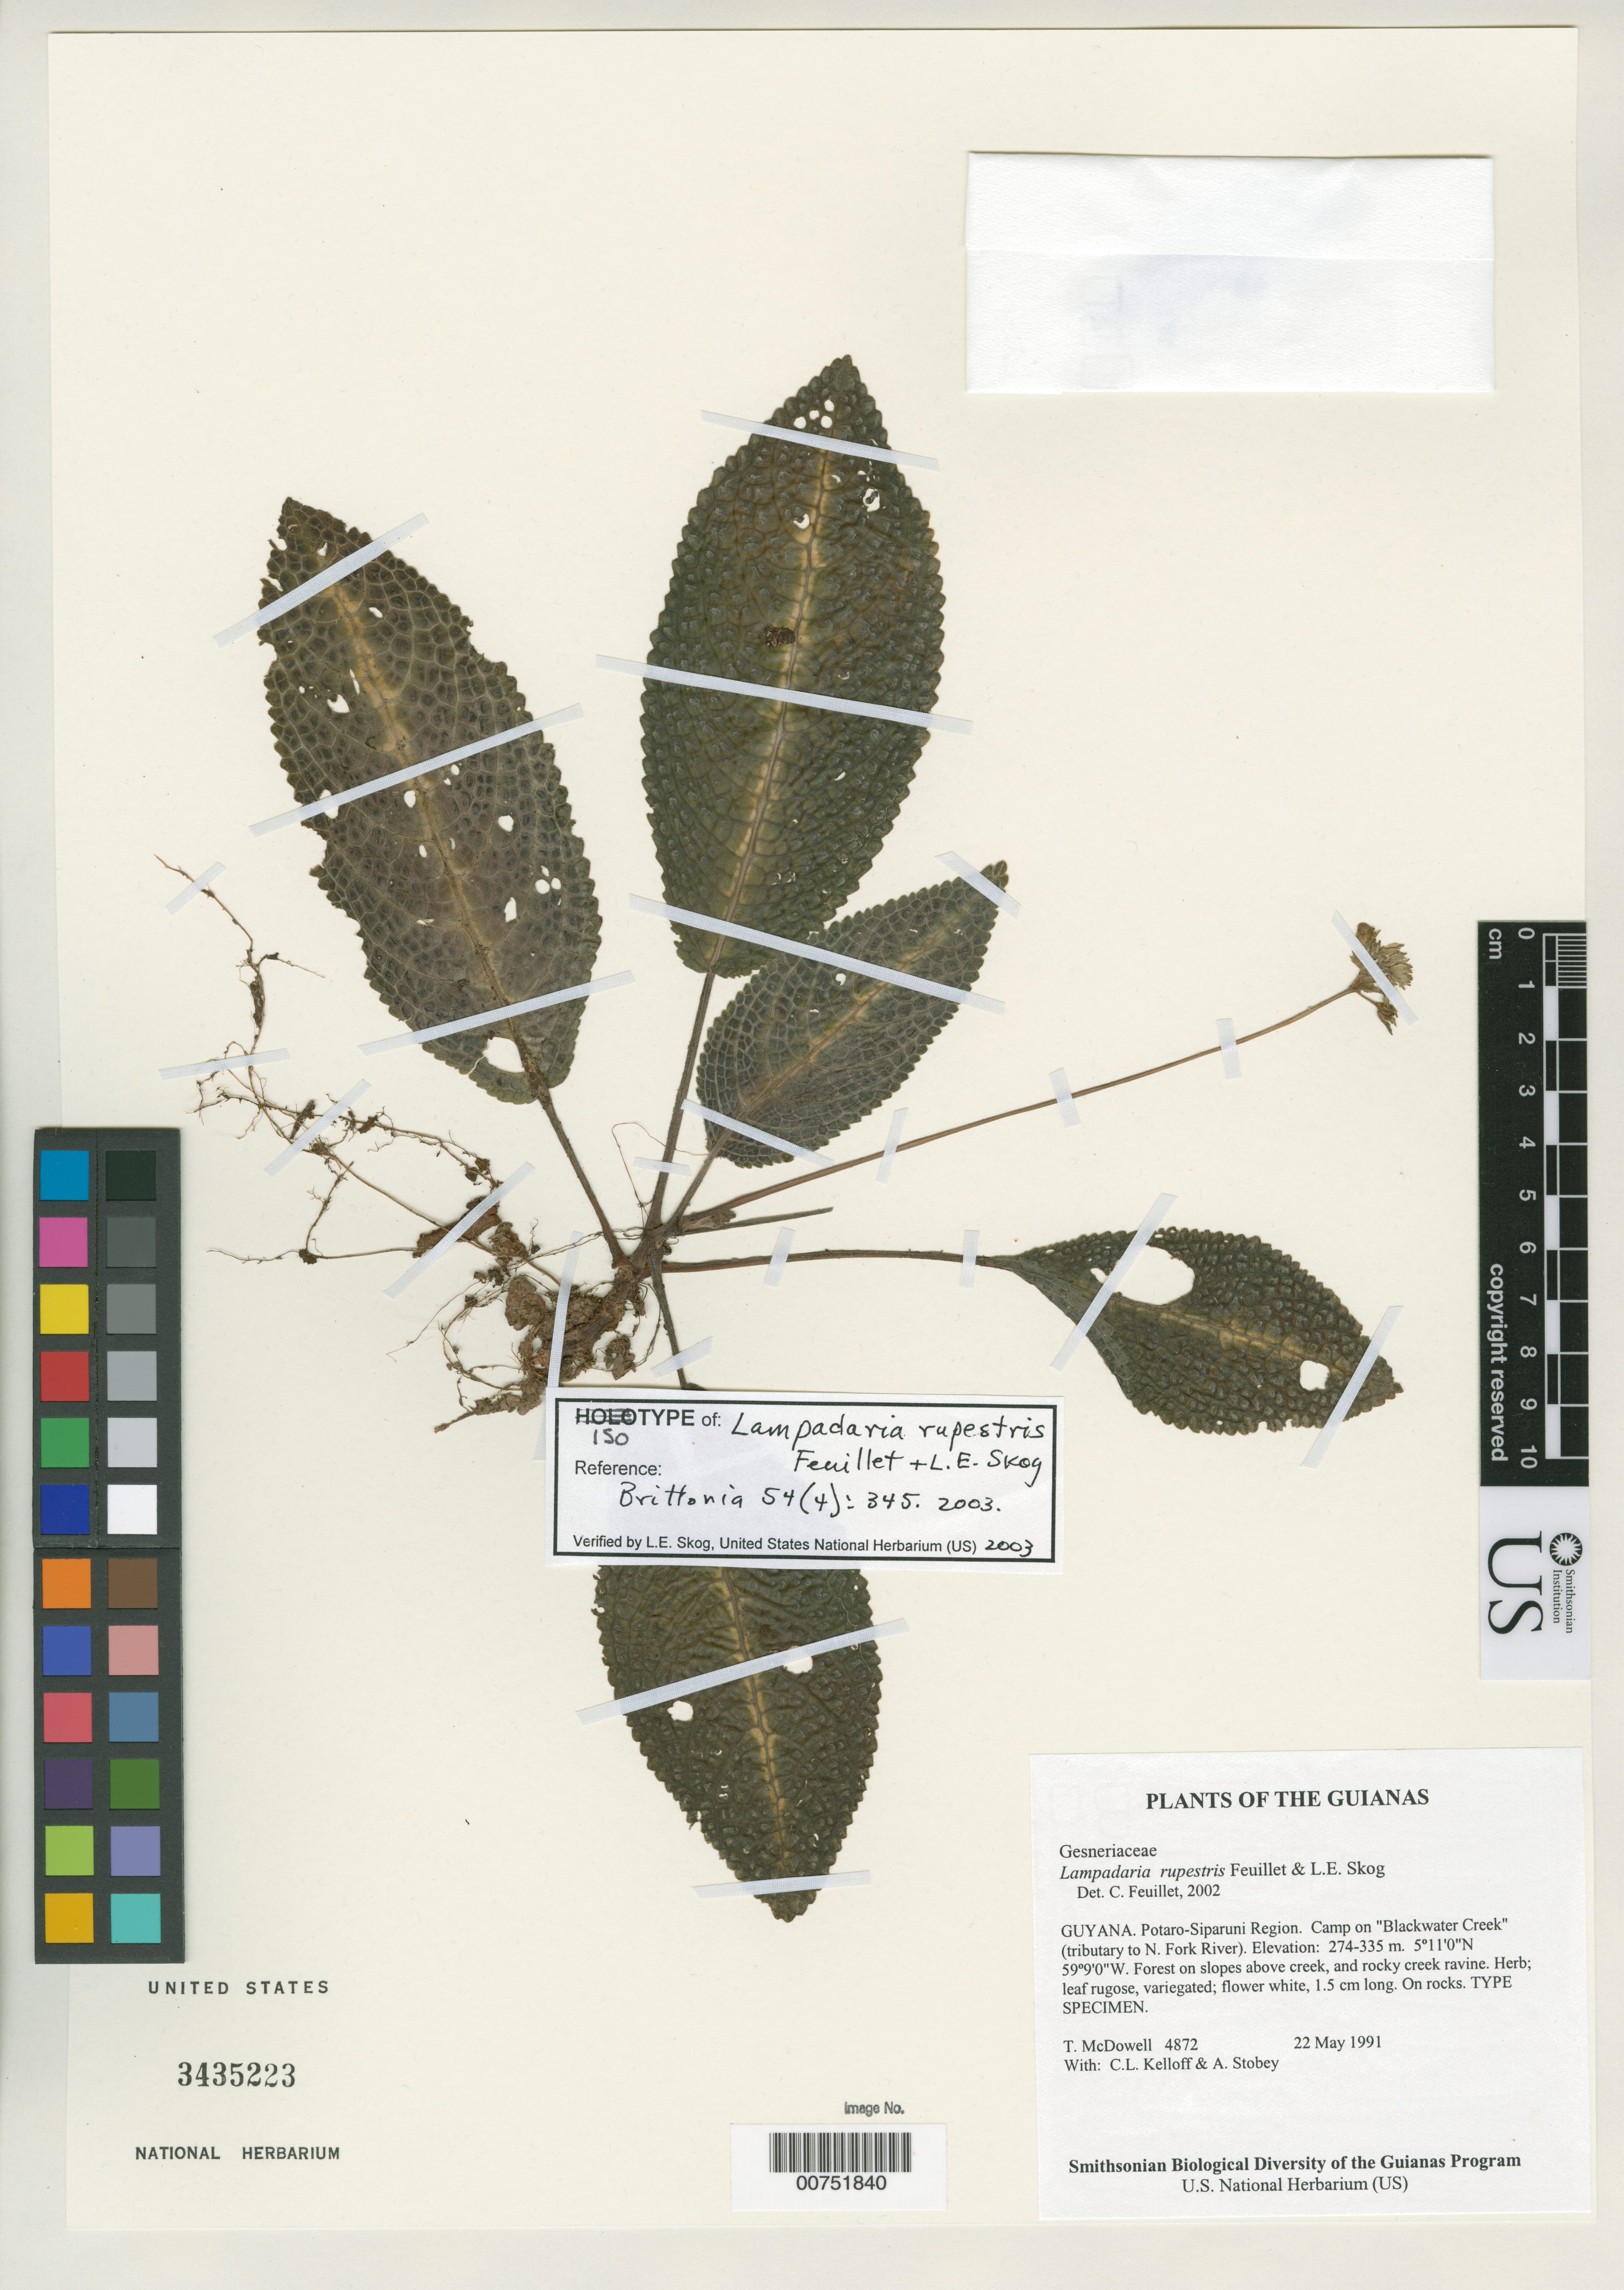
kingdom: Plantae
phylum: Tracheophyta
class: Magnoliopsida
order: Lamiales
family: Gesneriaceae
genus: Lampadaria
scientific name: Lampadaria rupestris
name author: Feuillet & L.E. Skog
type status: Isotype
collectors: T. McDowell, C. L. Kelloff & A. Stobey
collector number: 4872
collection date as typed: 22 May 1991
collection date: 1991-05-22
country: Guyana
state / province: Potaro-Siparuni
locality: Camp on "Blackwater Creek" (tributary to N. Fork River).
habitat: Forest on slopes above creek, and rocky creek ravine.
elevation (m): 274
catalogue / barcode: US 3435223